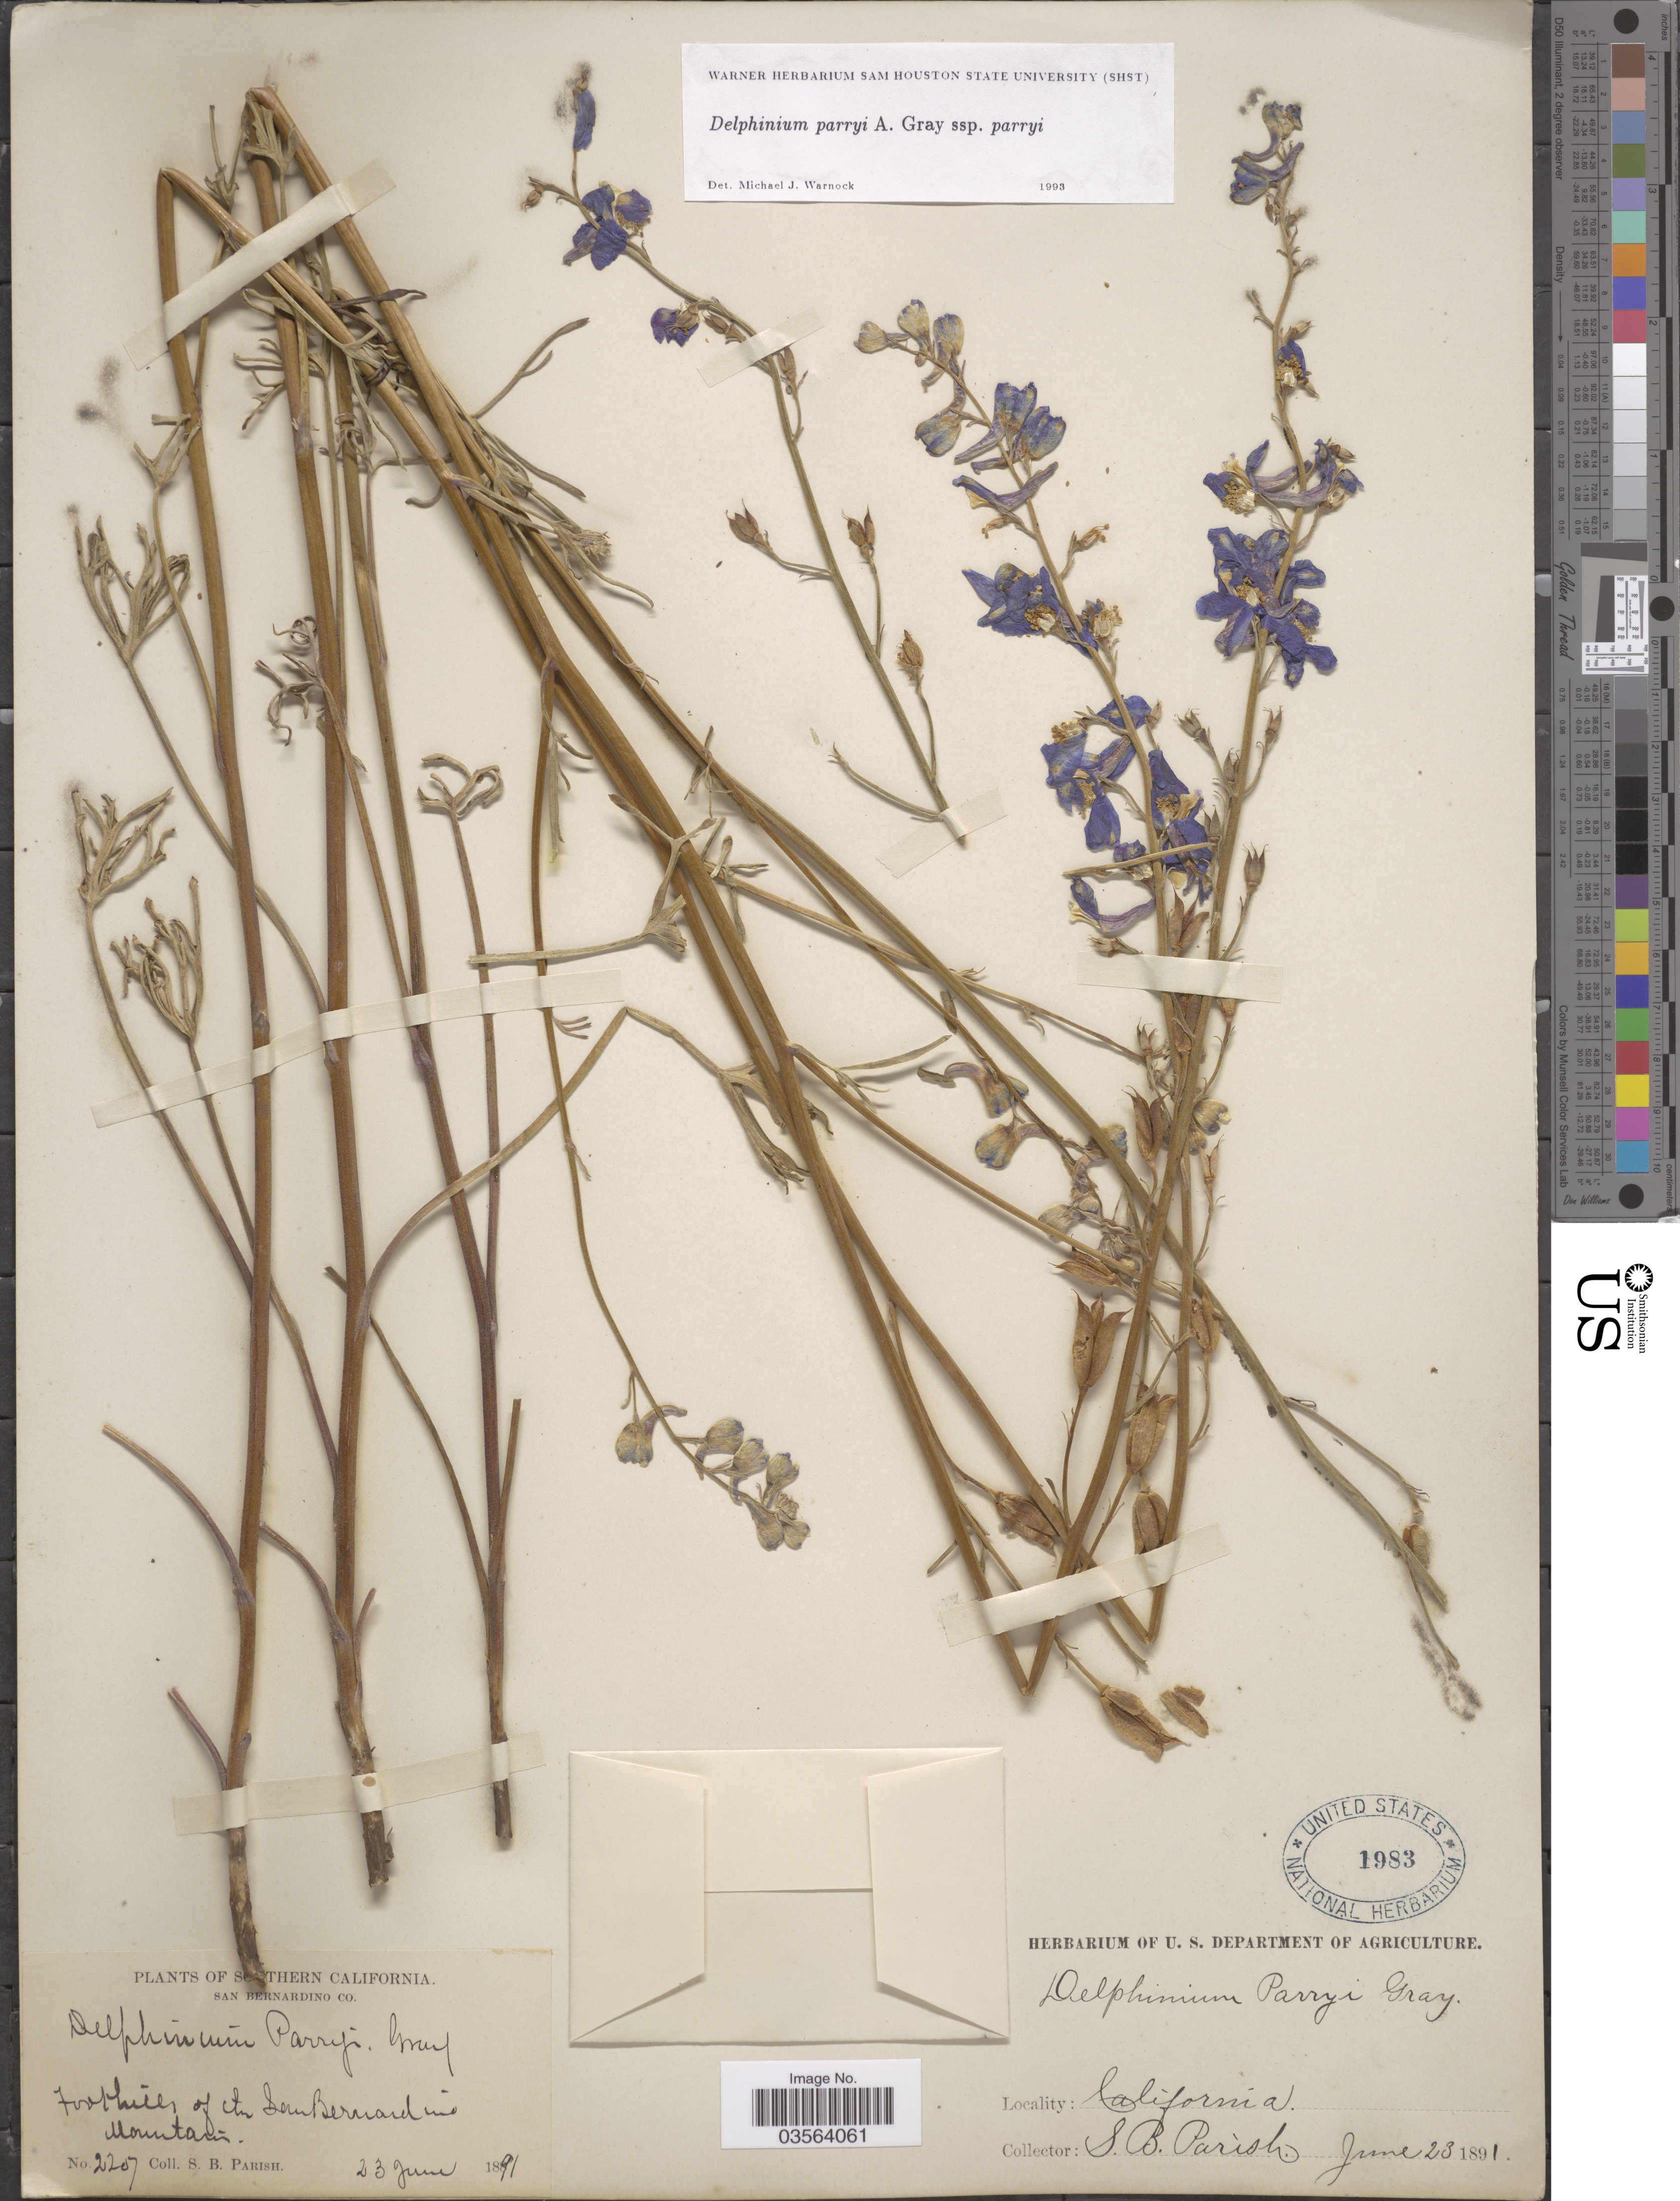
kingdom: Plantae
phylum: Tracheophyta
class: Magnoliopsida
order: Ranunculales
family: Ranunculaceae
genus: Delphinium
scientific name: Delphinium parryi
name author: A. Gray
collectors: S. B. Parish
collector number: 2207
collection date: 1891-06-23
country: United States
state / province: California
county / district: San Bernardino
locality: Southern California. San Bernardino co. Foothills of the San Bernardino Mountains.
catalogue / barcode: US 1983